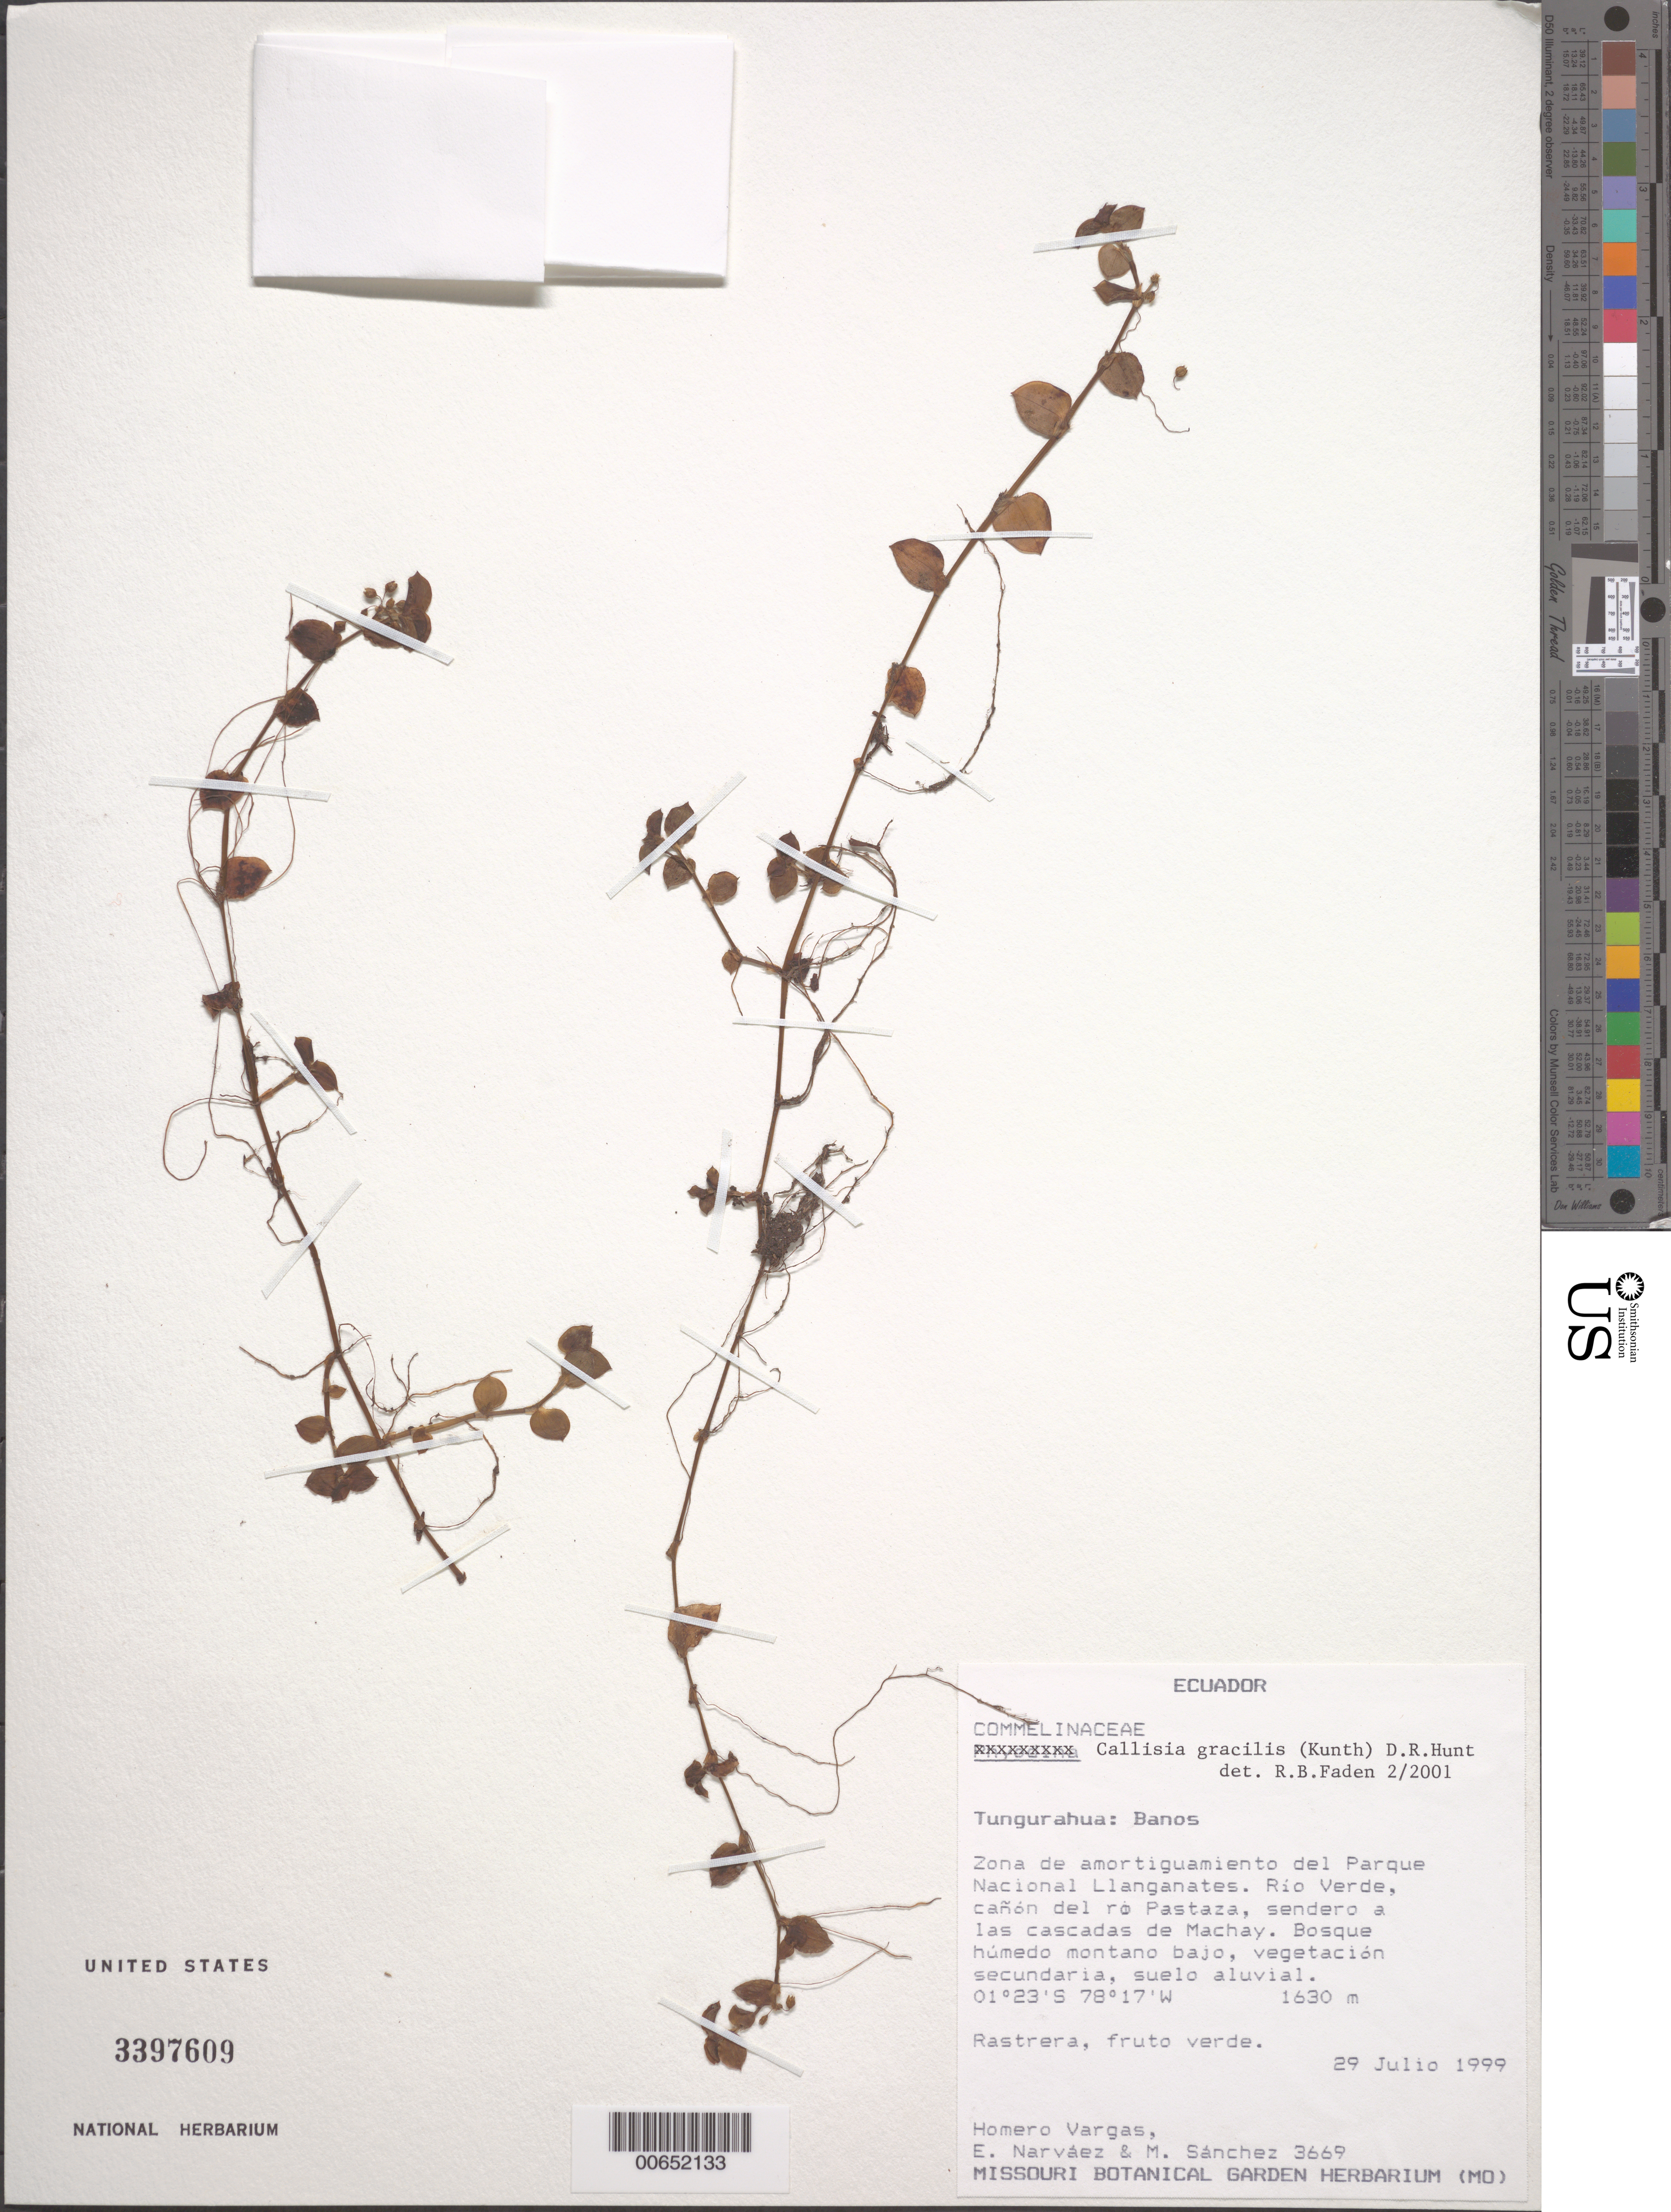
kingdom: Plantae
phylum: Tracheophyta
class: Liliopsida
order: Commelinales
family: Commelinaceae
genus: Callisia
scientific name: Callisia gracilis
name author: (Kunth) D.R. Hunt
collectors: H. Vargas, E. Narváez & M. Sanchez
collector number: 3669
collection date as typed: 29 Jul 1999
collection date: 1999-07-29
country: Ecuador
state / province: Tungurahua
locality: Banos, Rio Verde, Canon del Rio pasaza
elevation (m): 1630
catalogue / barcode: US 3397609